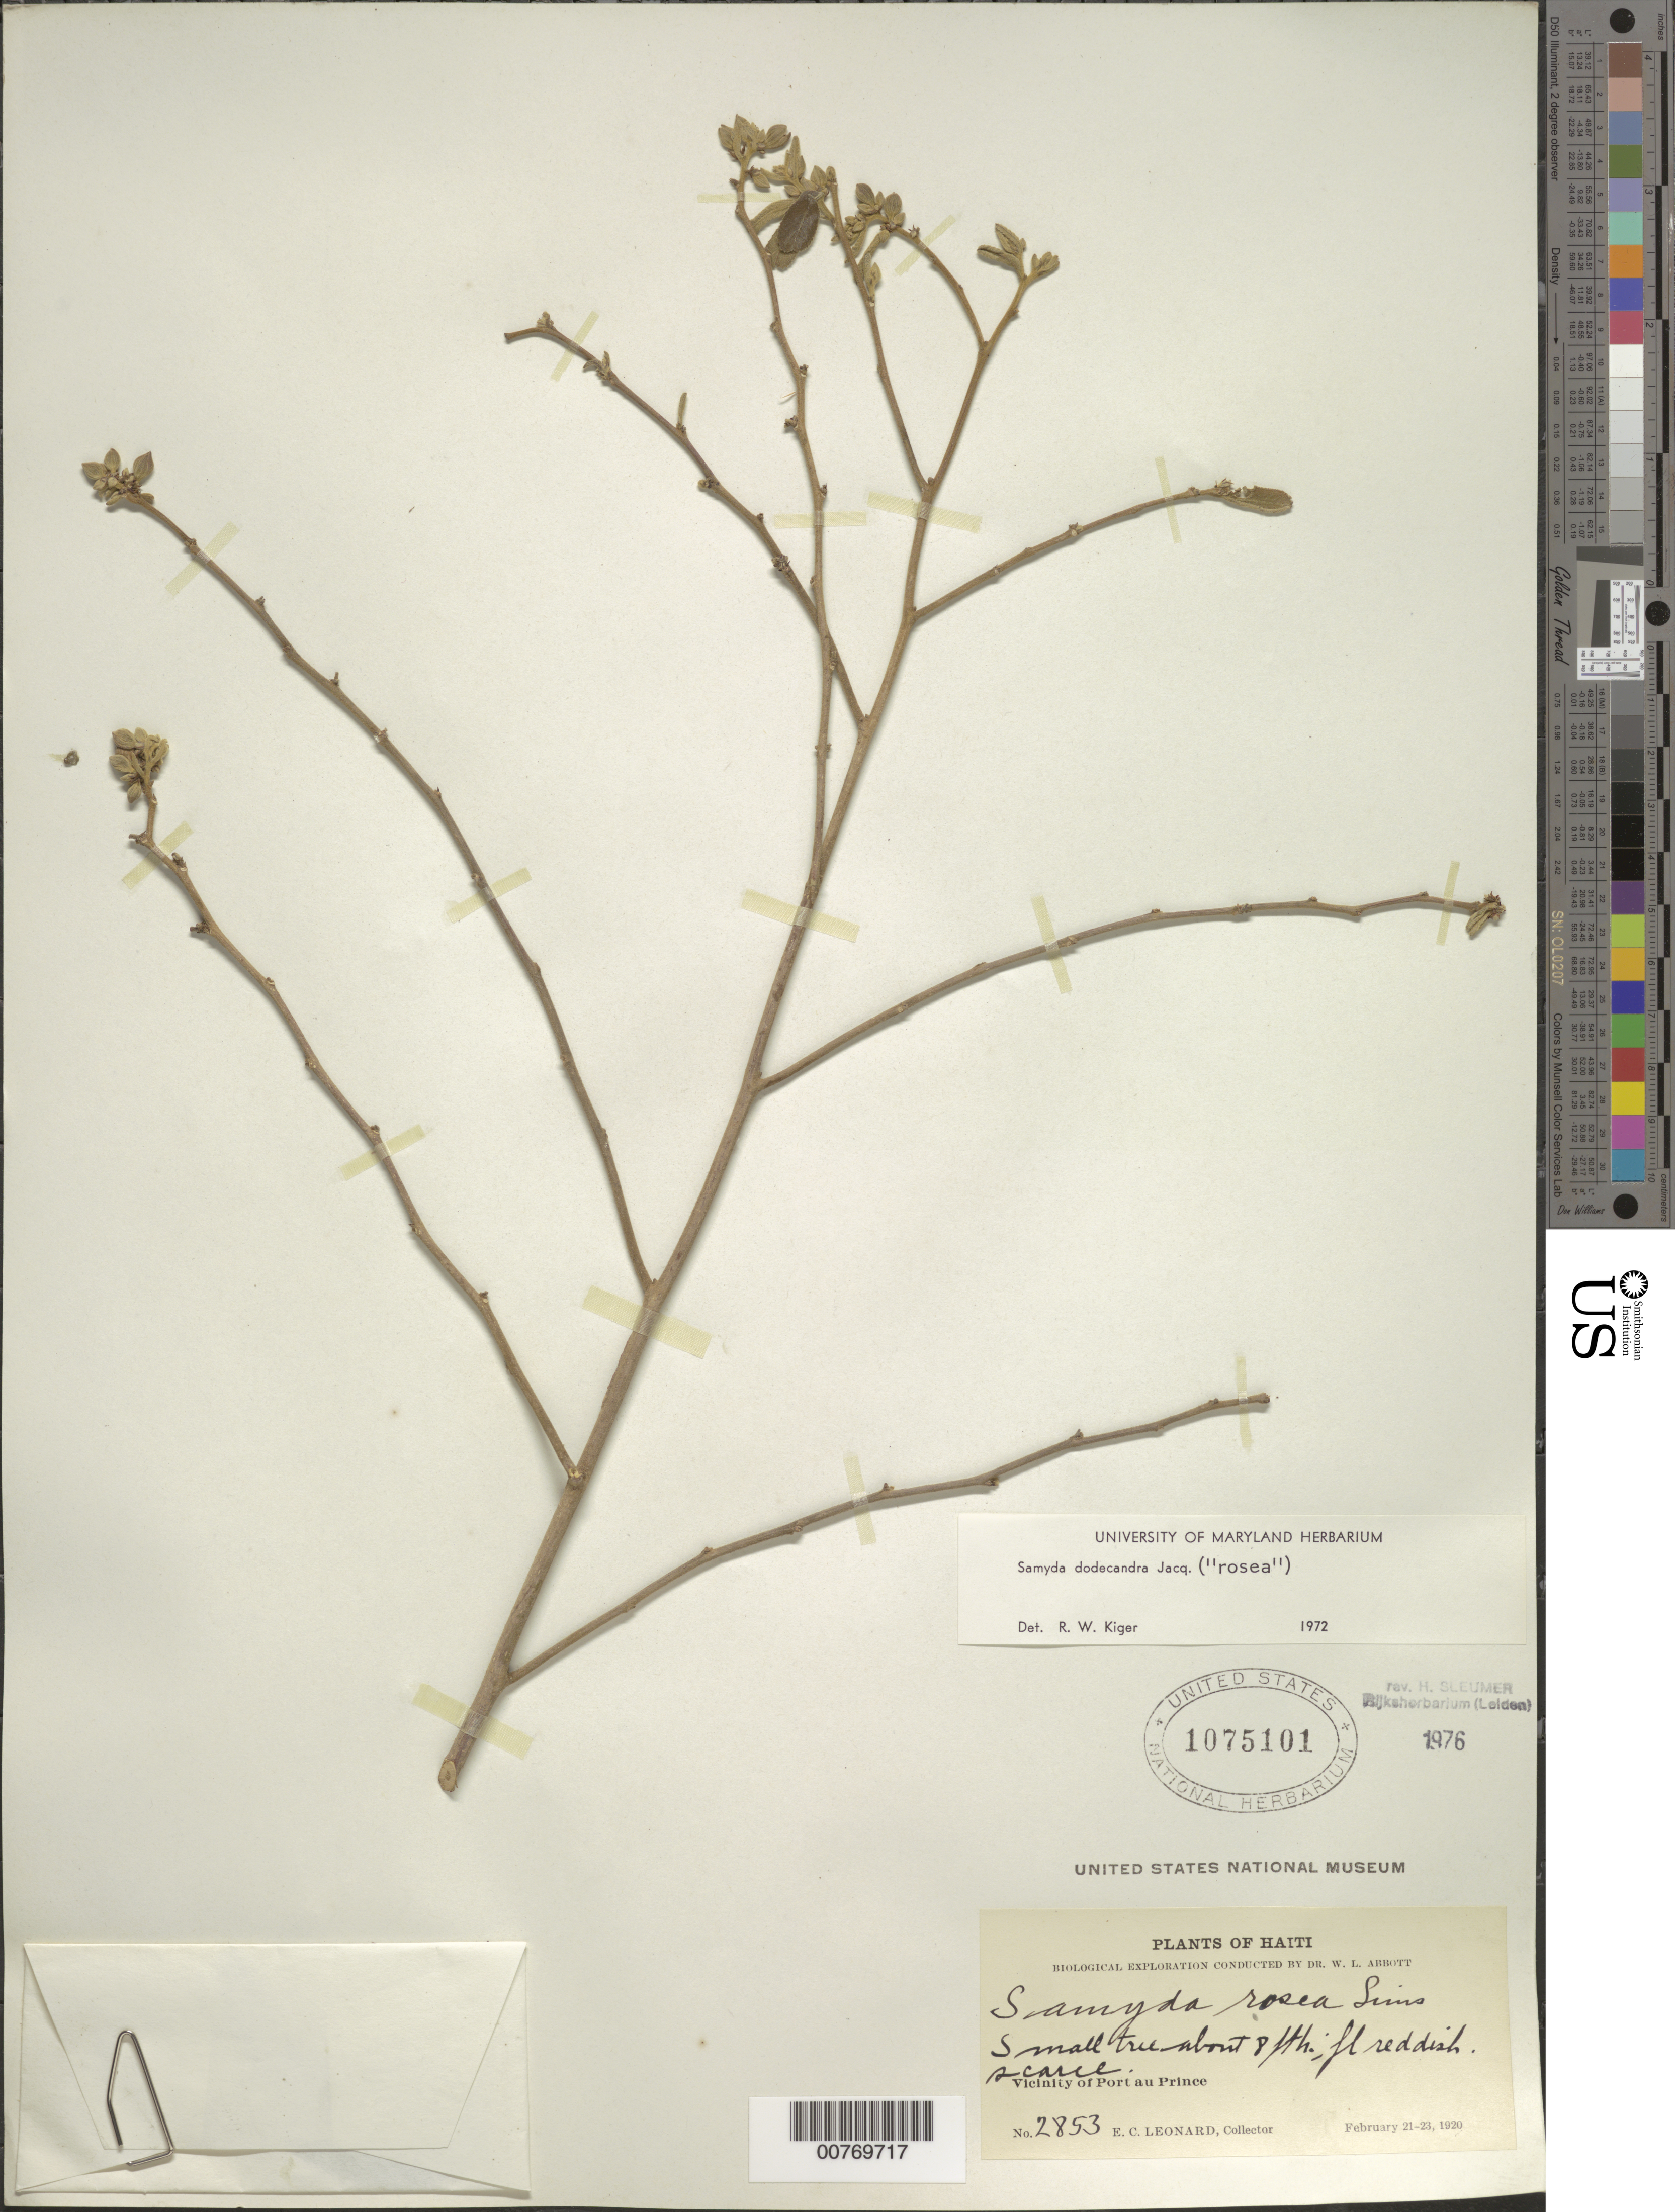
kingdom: Plantae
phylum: Tracheophyta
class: Magnoliopsida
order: Malpighiales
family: Salicaceae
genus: Casearia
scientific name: Casearia dodecandra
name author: (Jacq.) T. Samar. & M.H. Alford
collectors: E. C. Leonard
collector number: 2853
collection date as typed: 21 Feb 1920 to 23 Feb 1920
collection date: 1920-02-21/1920-02-23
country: Haiti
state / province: Ouest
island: Hispaniola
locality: Vicinity of Port au Prince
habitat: scarce.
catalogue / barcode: US 1075101